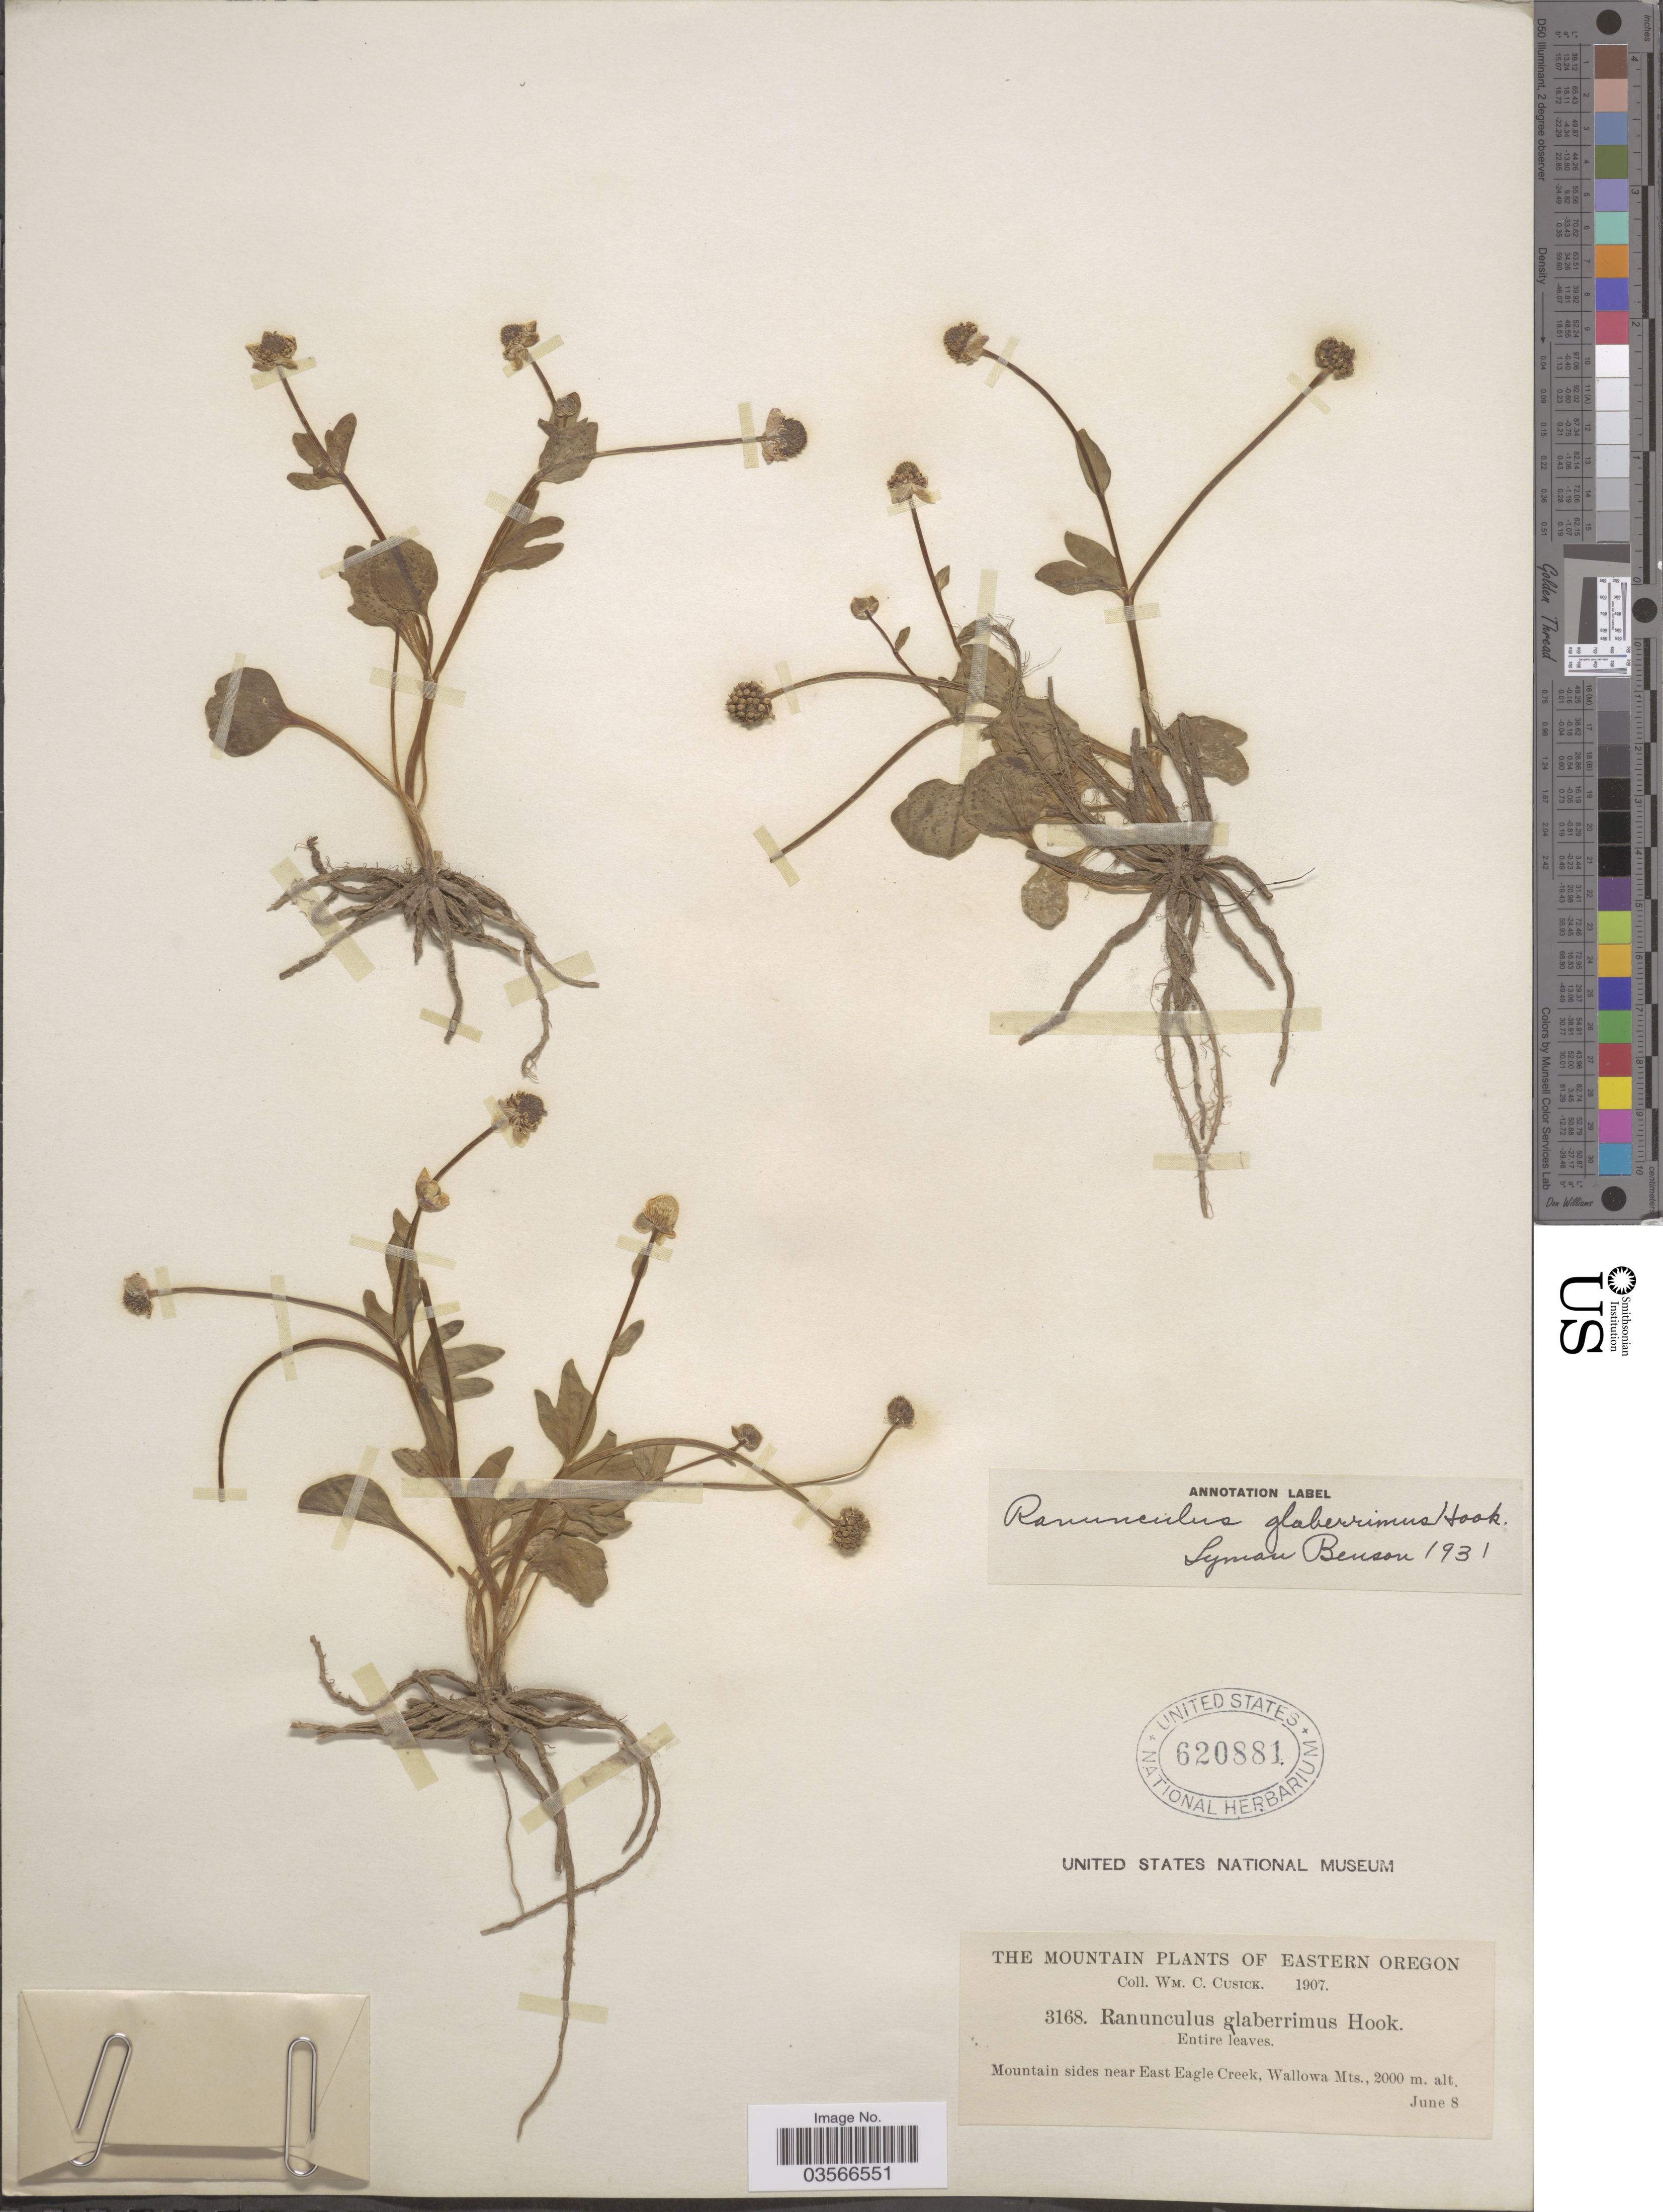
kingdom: Plantae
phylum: Tracheophyta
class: Magnoliopsida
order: Ranunculales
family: Ranunculaceae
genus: Ranunculus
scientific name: Ranunculus glaberrimus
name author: Hook.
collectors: W. C. Cusick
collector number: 3168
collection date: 1907-06-08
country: United States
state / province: Oregon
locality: Eastern Oregon. Mountain sides near East Eagle Creek, Wallowa Mts.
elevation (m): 2000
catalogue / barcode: US 620881